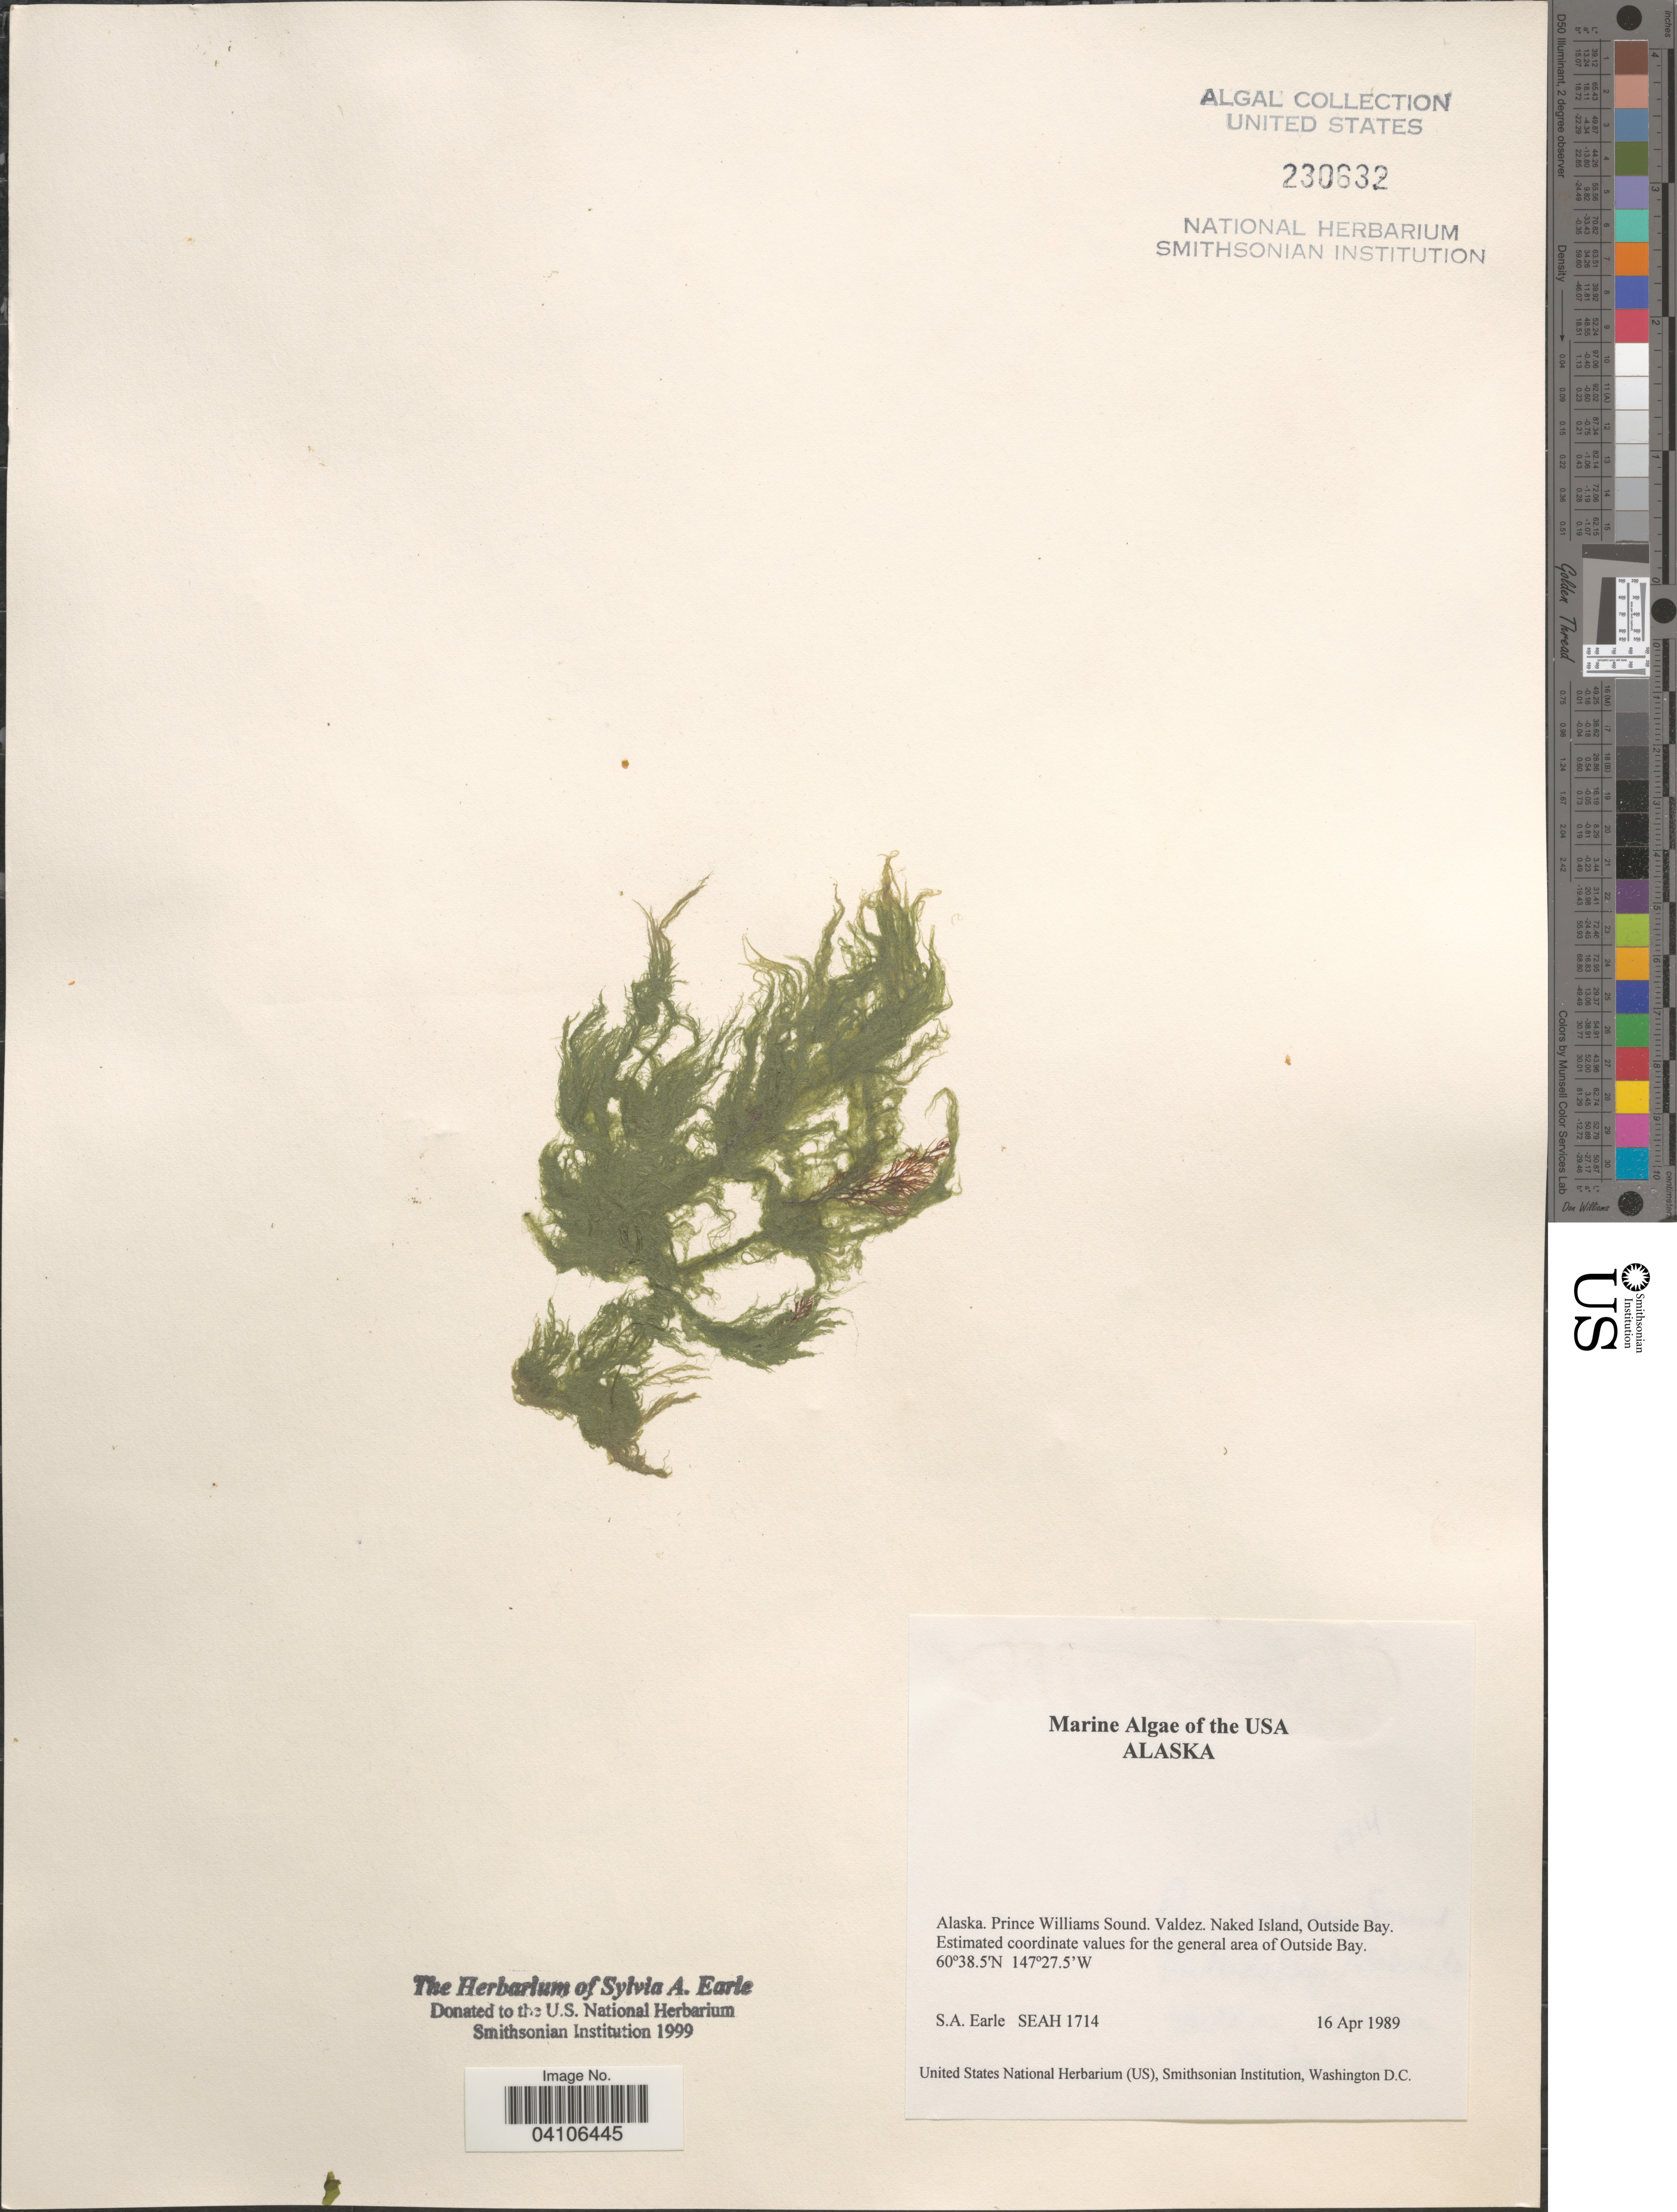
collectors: S. A. Earle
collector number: SEAH1714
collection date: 1989-04-16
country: United States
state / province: Alaska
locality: Prince Williams Sound. Valdez. Naked Island, Outside Bay. Estimated coordinate values for the general area of Outside Bay.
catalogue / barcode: US 230632